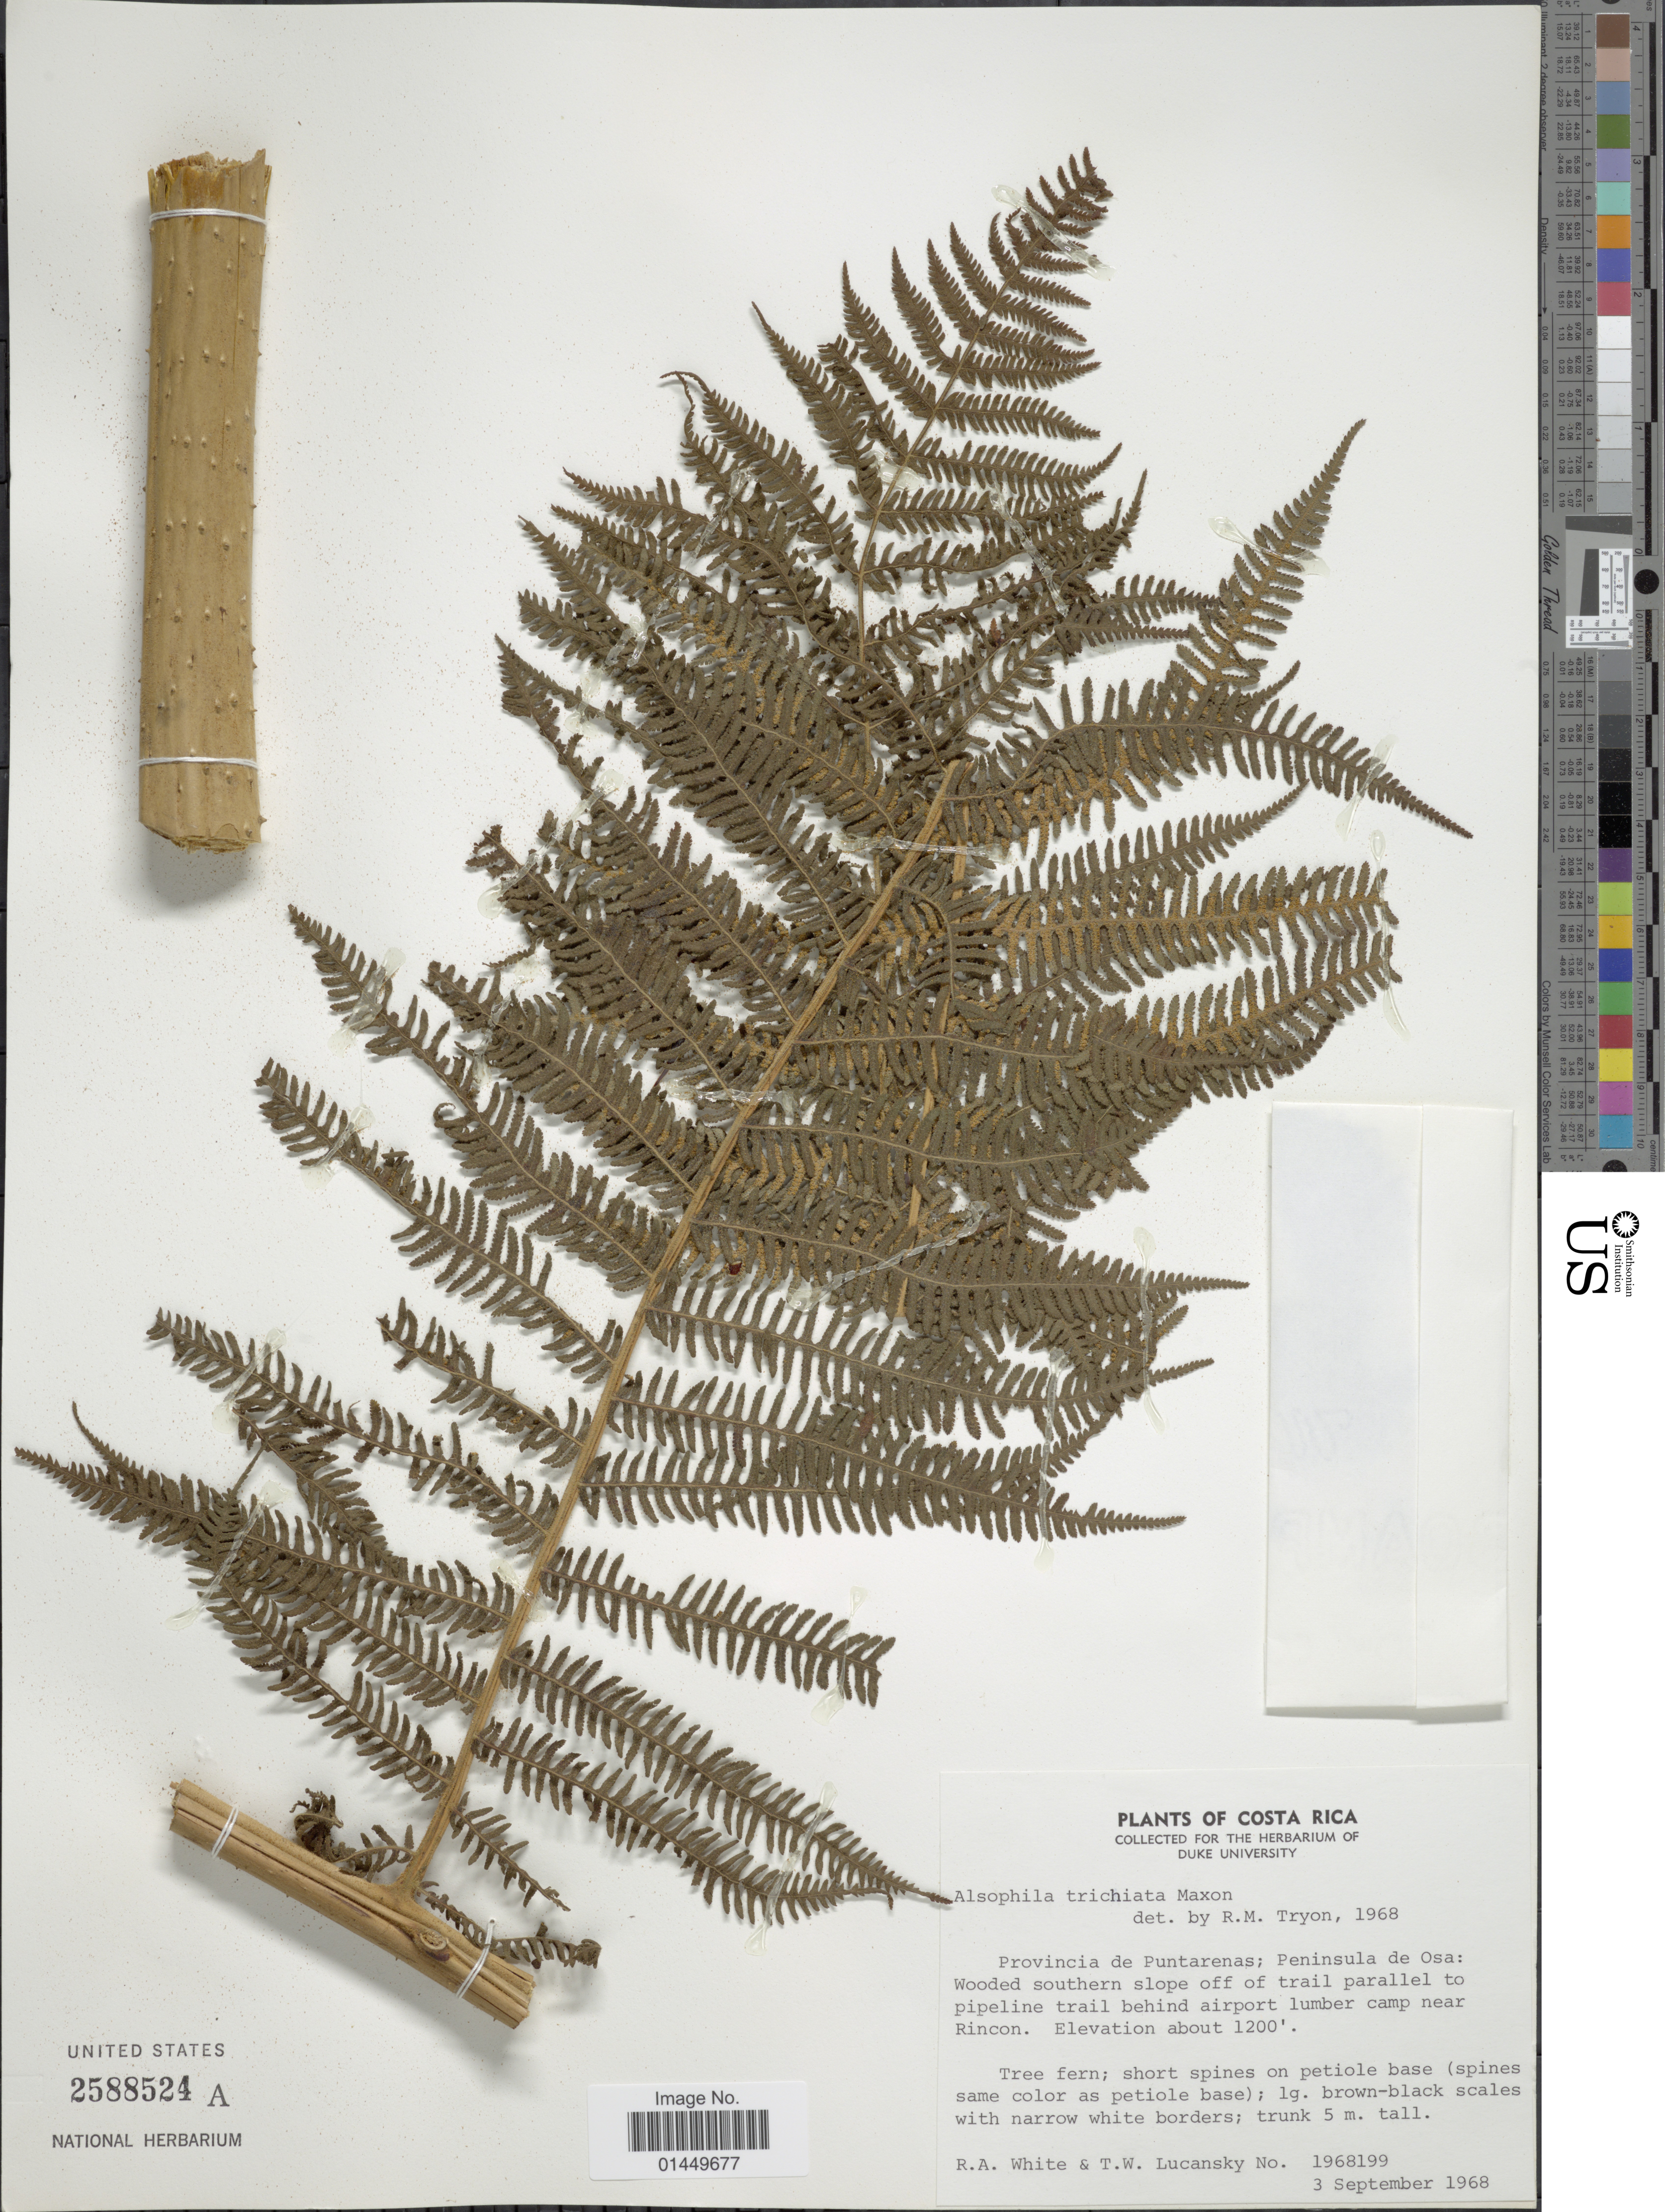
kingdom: Plantae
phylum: Tracheophyta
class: Polypodiopsida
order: Cyatheales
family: Cyatheaceae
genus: Cyathea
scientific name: Cyathea trichiata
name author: (Maxon) Domin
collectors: R. A. White & T. Lucansky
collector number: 1968199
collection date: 1968-09-03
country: Costa Rica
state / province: Puntarenas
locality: Provincia de Puntarenas: Peninsula de Osa, Wooded southern slope off of trail parallel to pipeline trail behind airport lumber camp near Rincon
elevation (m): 366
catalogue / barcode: US 2588524A